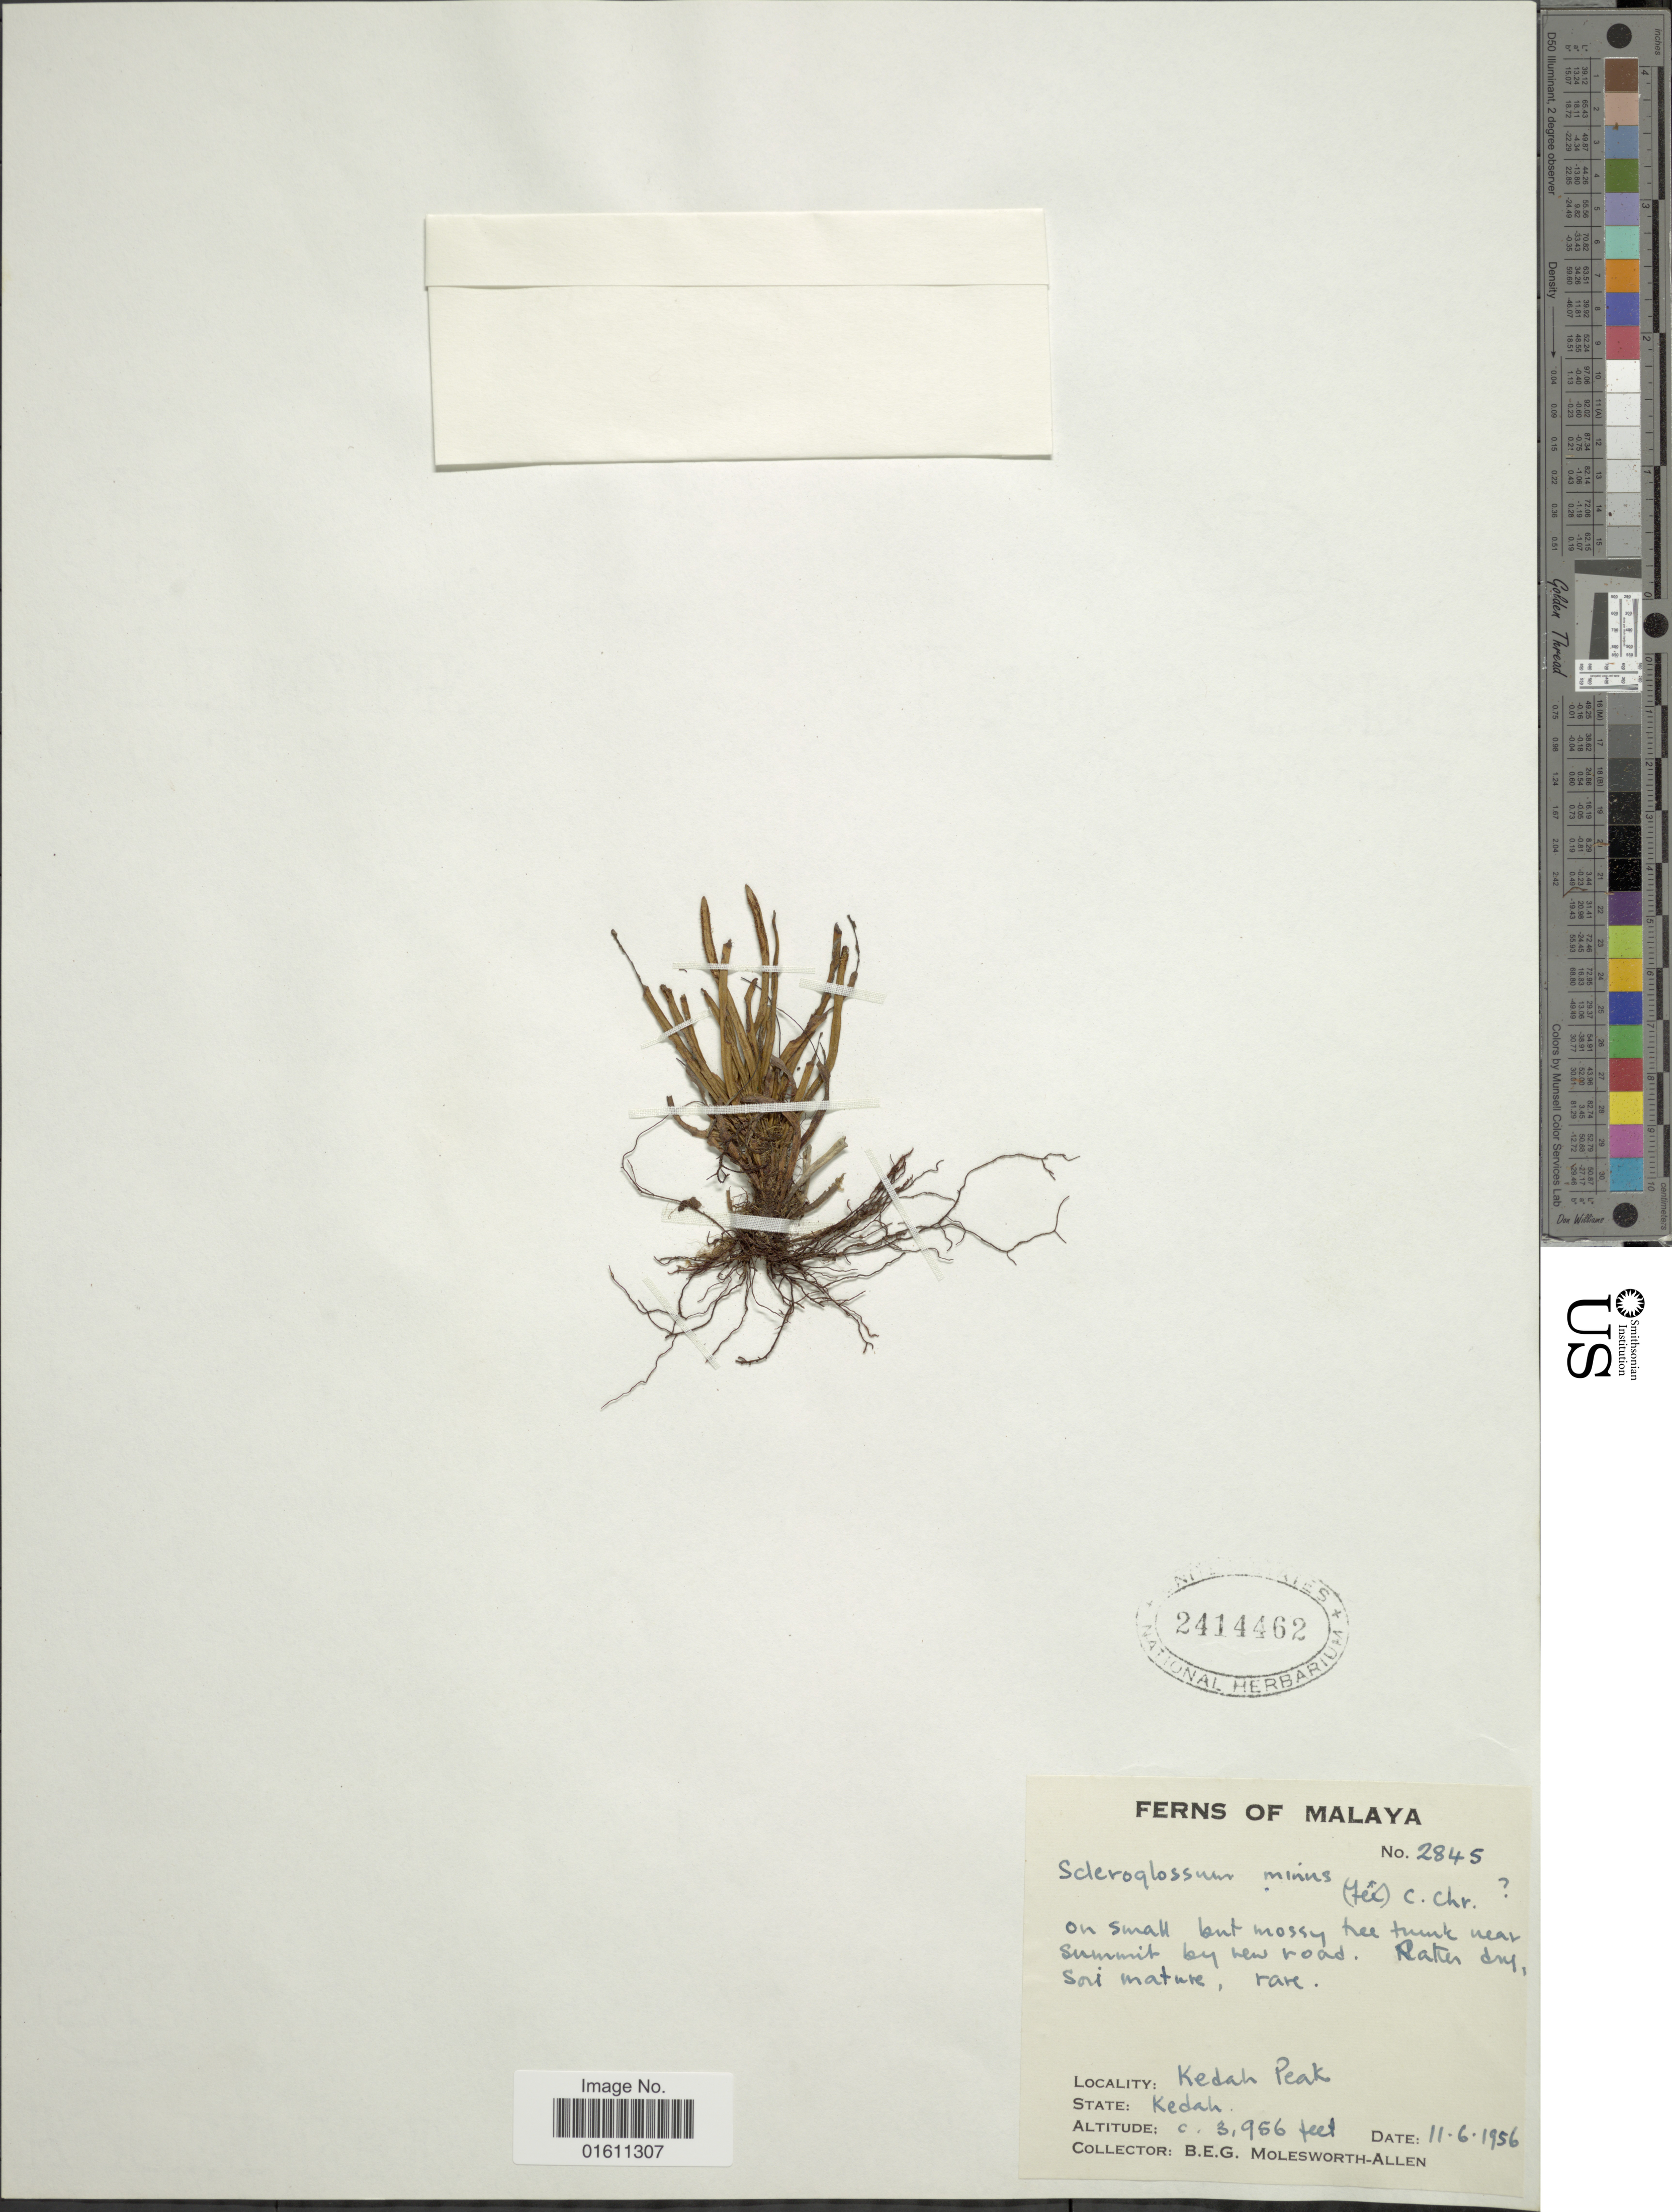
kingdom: Plantae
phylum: Tracheophyta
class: Polypodiopsida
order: Polypodiales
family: Polypodiaceae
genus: Scleroglossum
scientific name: Scleroglossum minus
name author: (Fée) C. Chr.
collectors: B. E. G. Molesworth-Allen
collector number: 2845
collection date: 1956-06-11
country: Malaysia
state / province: Kedah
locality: Malaya, Kedah Peak.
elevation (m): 1206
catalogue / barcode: US 2414462